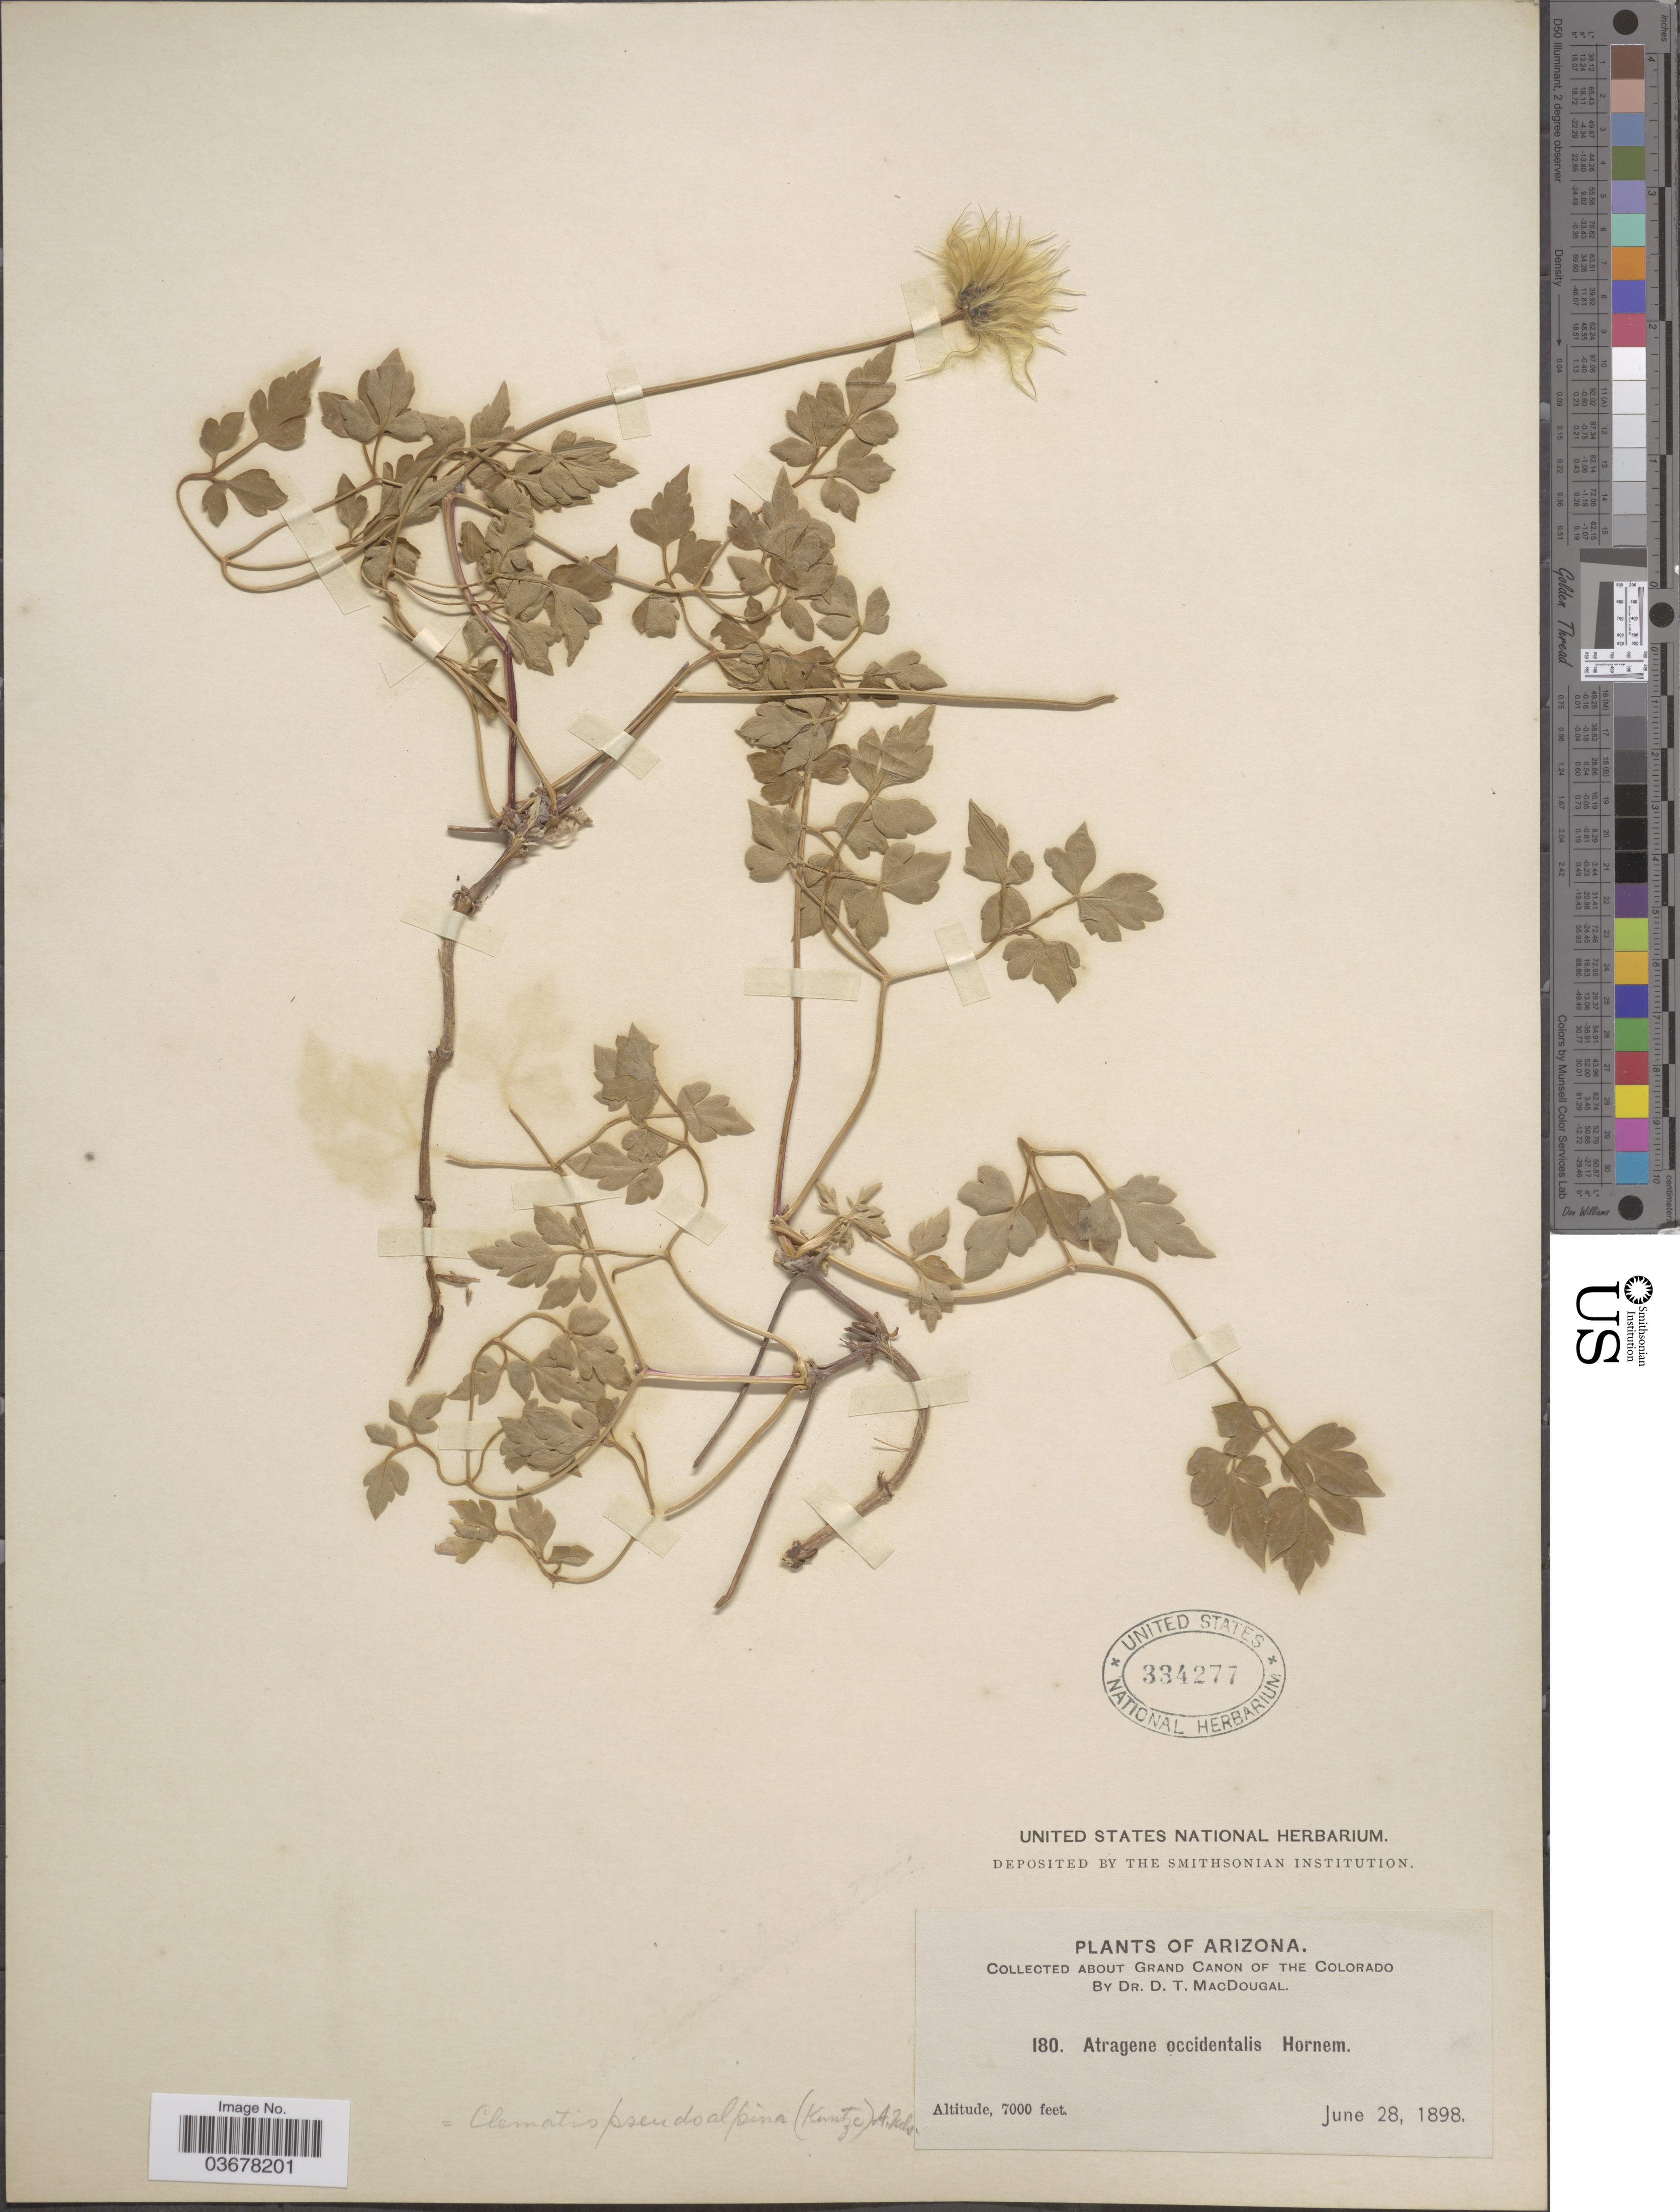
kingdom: Plantae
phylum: Tracheophyta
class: Magnoliopsida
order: Ranunculales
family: Ranunculaceae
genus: Clematis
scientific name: Clematis columbiana var. columbiana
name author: (Nutt.) Torr. & A. Gray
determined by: Strong, M. T., (US), Smithsonian Institution - National Museum of Natural History (UNITED STATES)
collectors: D. T. MacDougal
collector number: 180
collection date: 1898-06-28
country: United States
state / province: Arizona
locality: About Grand Canon of the Colorado.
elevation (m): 2134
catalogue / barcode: US 334277